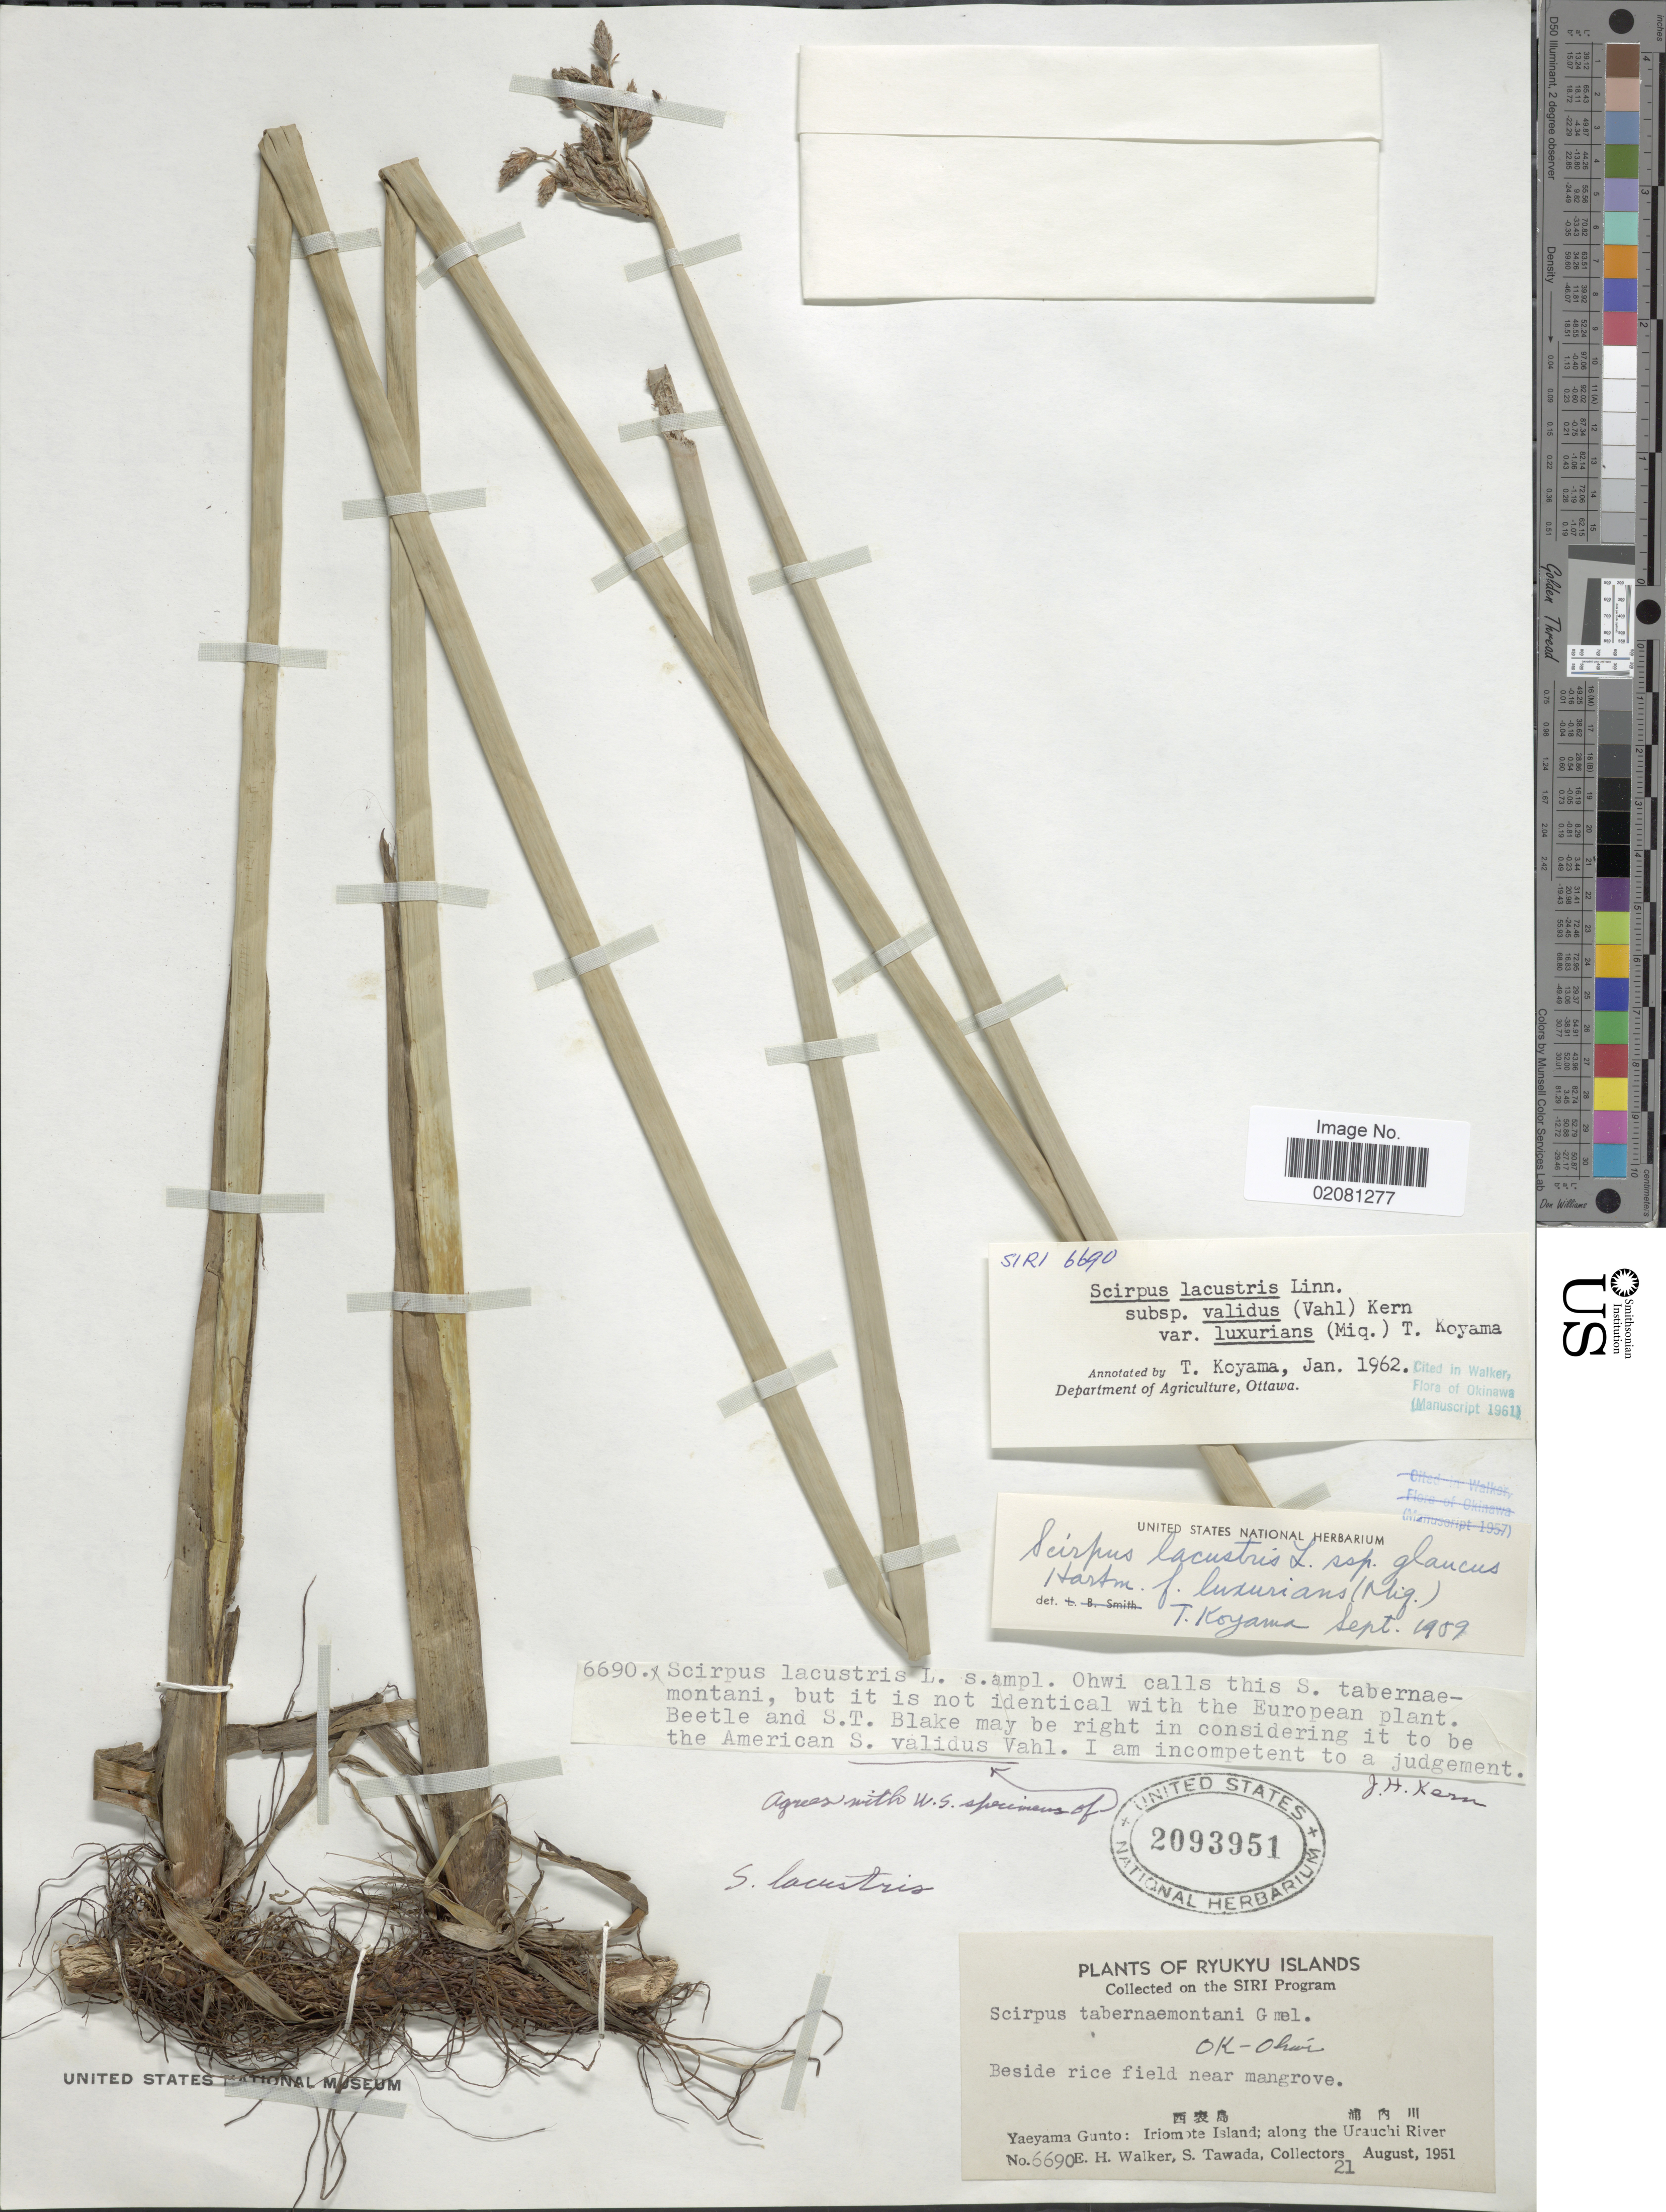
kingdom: Plantae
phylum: Tracheophyta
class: Liliopsida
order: Poales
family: Cyperaceae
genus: Schoenoplectus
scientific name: Schoenoplectus tabernaemontani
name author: (C.C. Gmel.) Palla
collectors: E. H. Walker & S. Tawada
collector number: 6690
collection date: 1951-08-21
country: Japan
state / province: Okinawa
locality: Ryukyu Islands, beside rice field near mangrove, Yaeyama Gunto: Iriomote Island; along the Urauchi River, Ok-ohwi.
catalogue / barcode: US 2093951